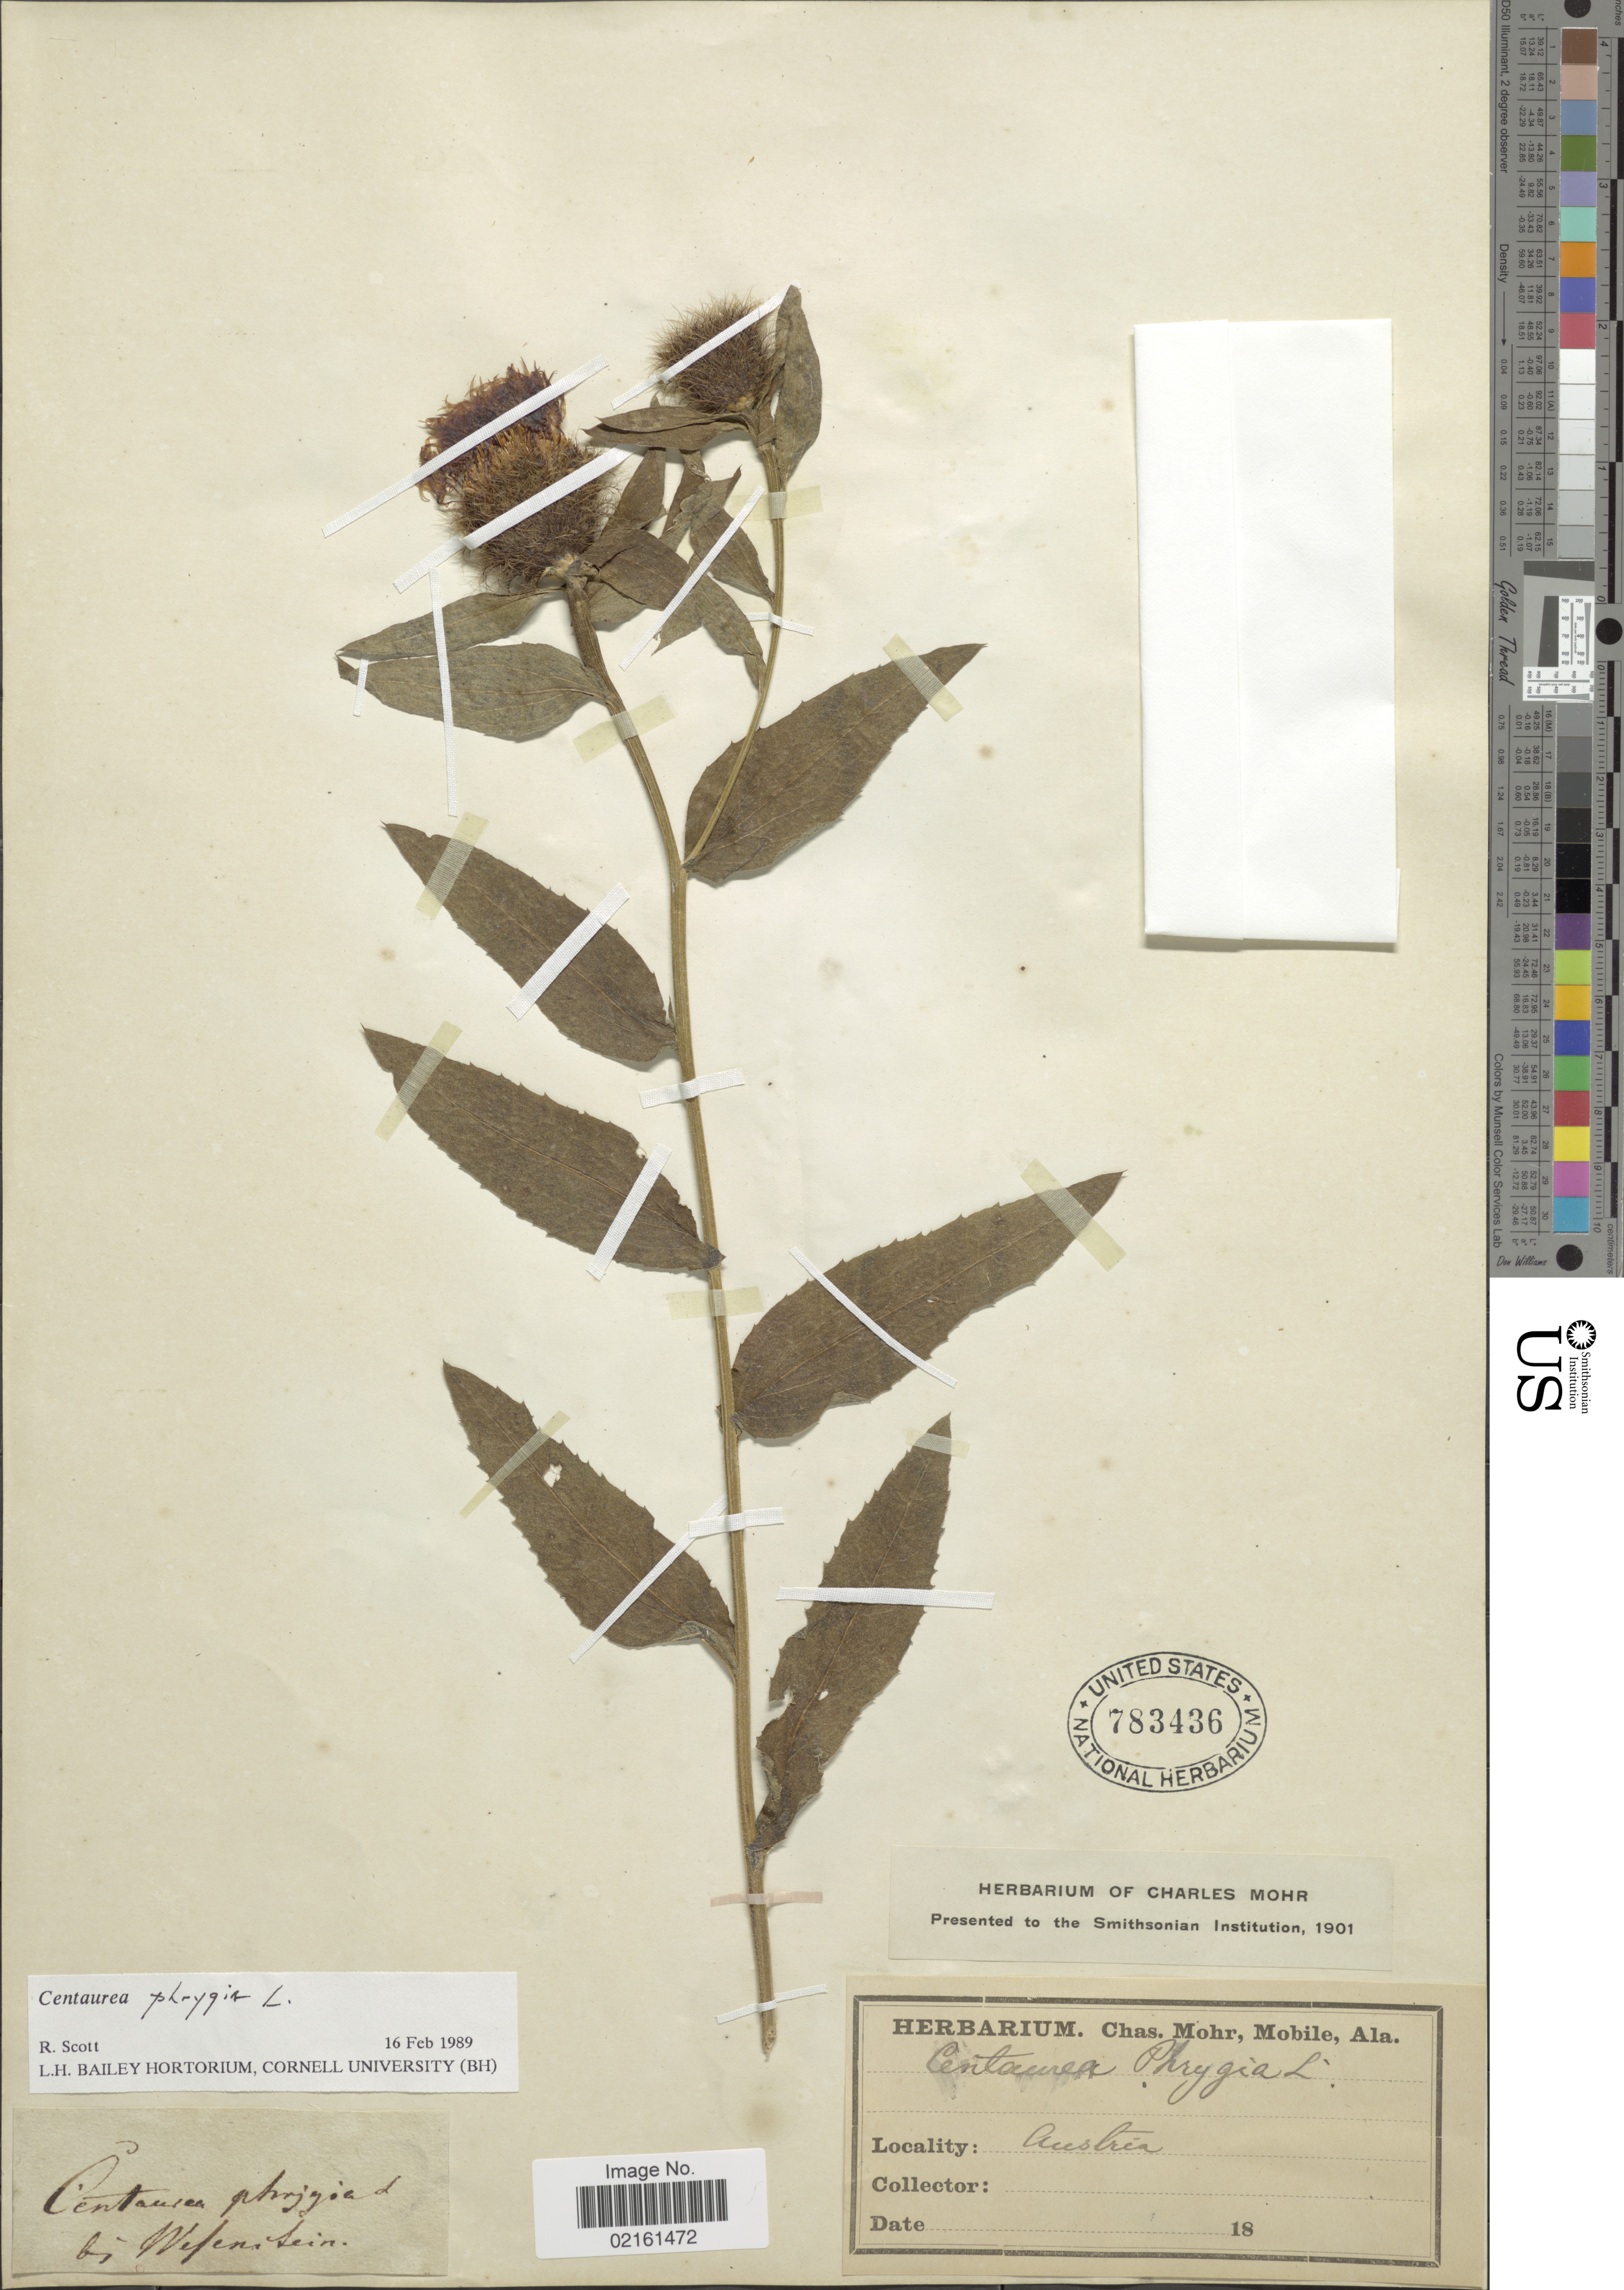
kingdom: Plantae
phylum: Tracheophyta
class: Magnoliopsida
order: Asterales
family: Asteraceae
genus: Centaurea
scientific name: Centaurea phrygia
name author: L.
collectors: ex herb. Charles Mohr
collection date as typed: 18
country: Austria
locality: Bi Wefenstein [interpreted]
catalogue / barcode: US 783436